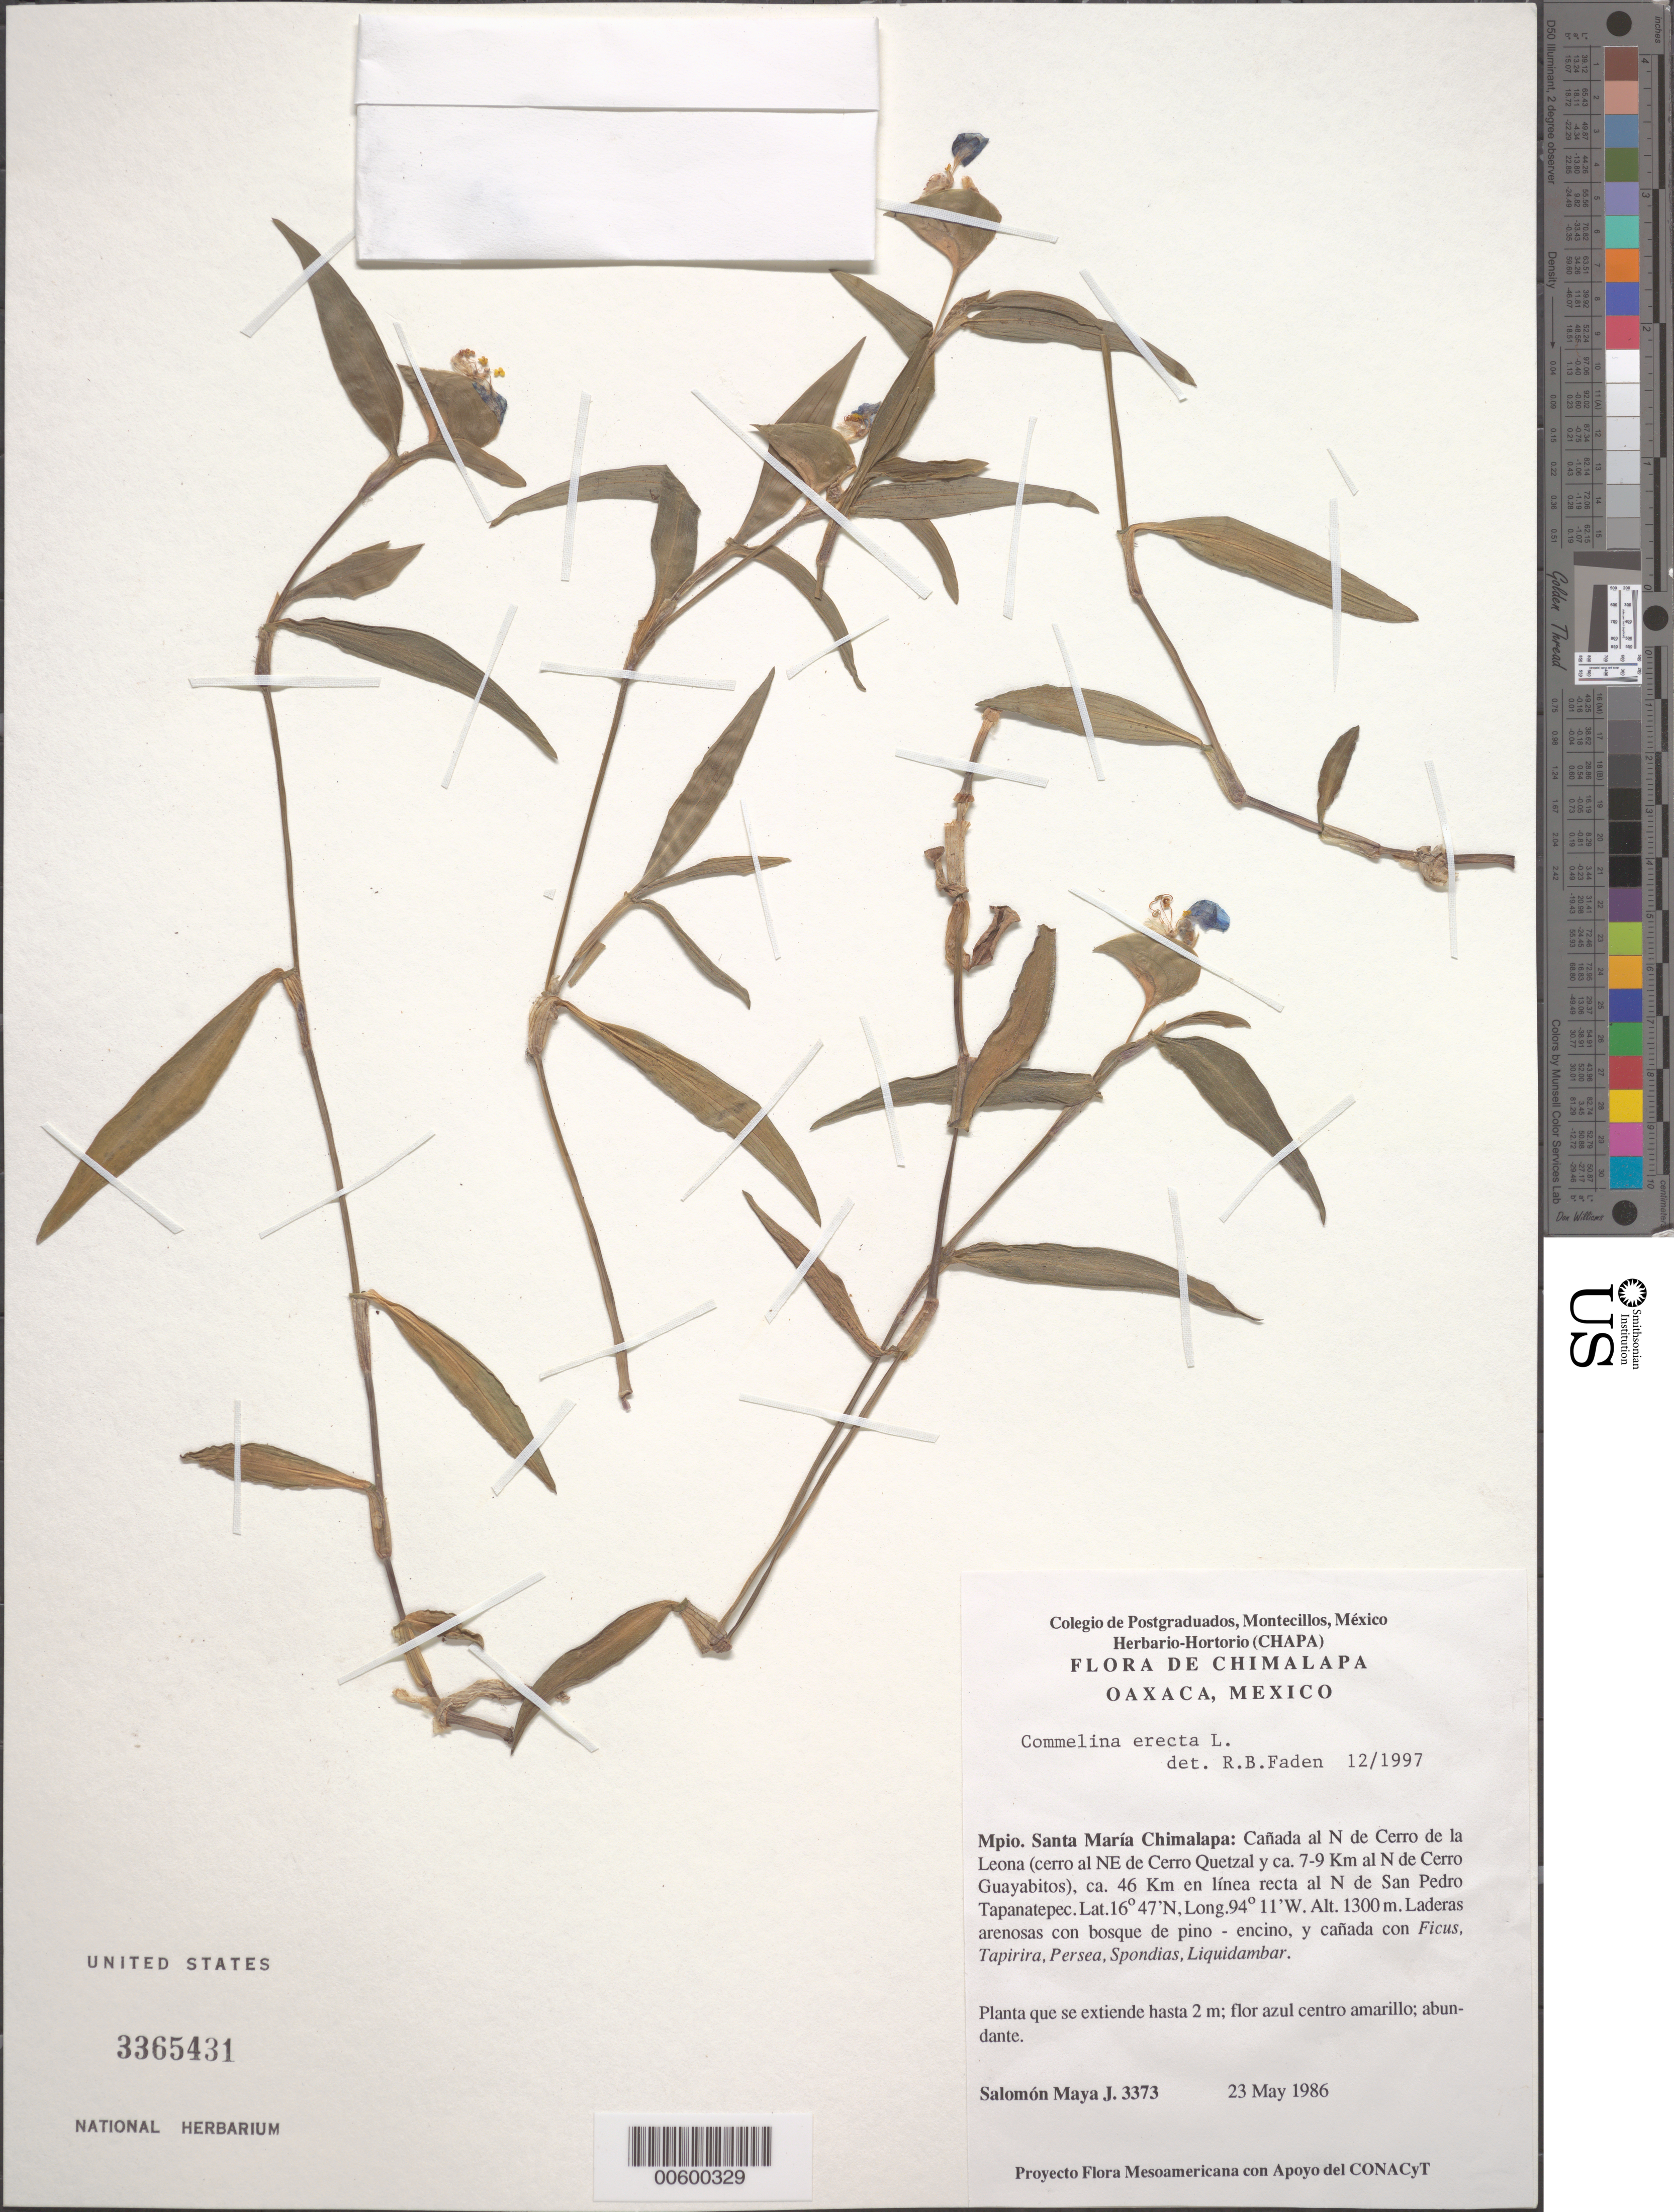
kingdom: Plantae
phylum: Tracheophyta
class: Liliopsida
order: Commelinales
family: Commelinaceae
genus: Commelina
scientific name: Commelina erecta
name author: L.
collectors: S. Maya J.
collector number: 4059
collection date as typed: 14 Oct 1986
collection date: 1986-10-14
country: Mexico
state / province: Oaxaca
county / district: Santa Maria Chimalapa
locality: Sta. maria chimalapa, canada al n de cerro de la leona, cerro al ne de cerro quetzal, N of cerro guayabitos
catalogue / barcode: US 3365431